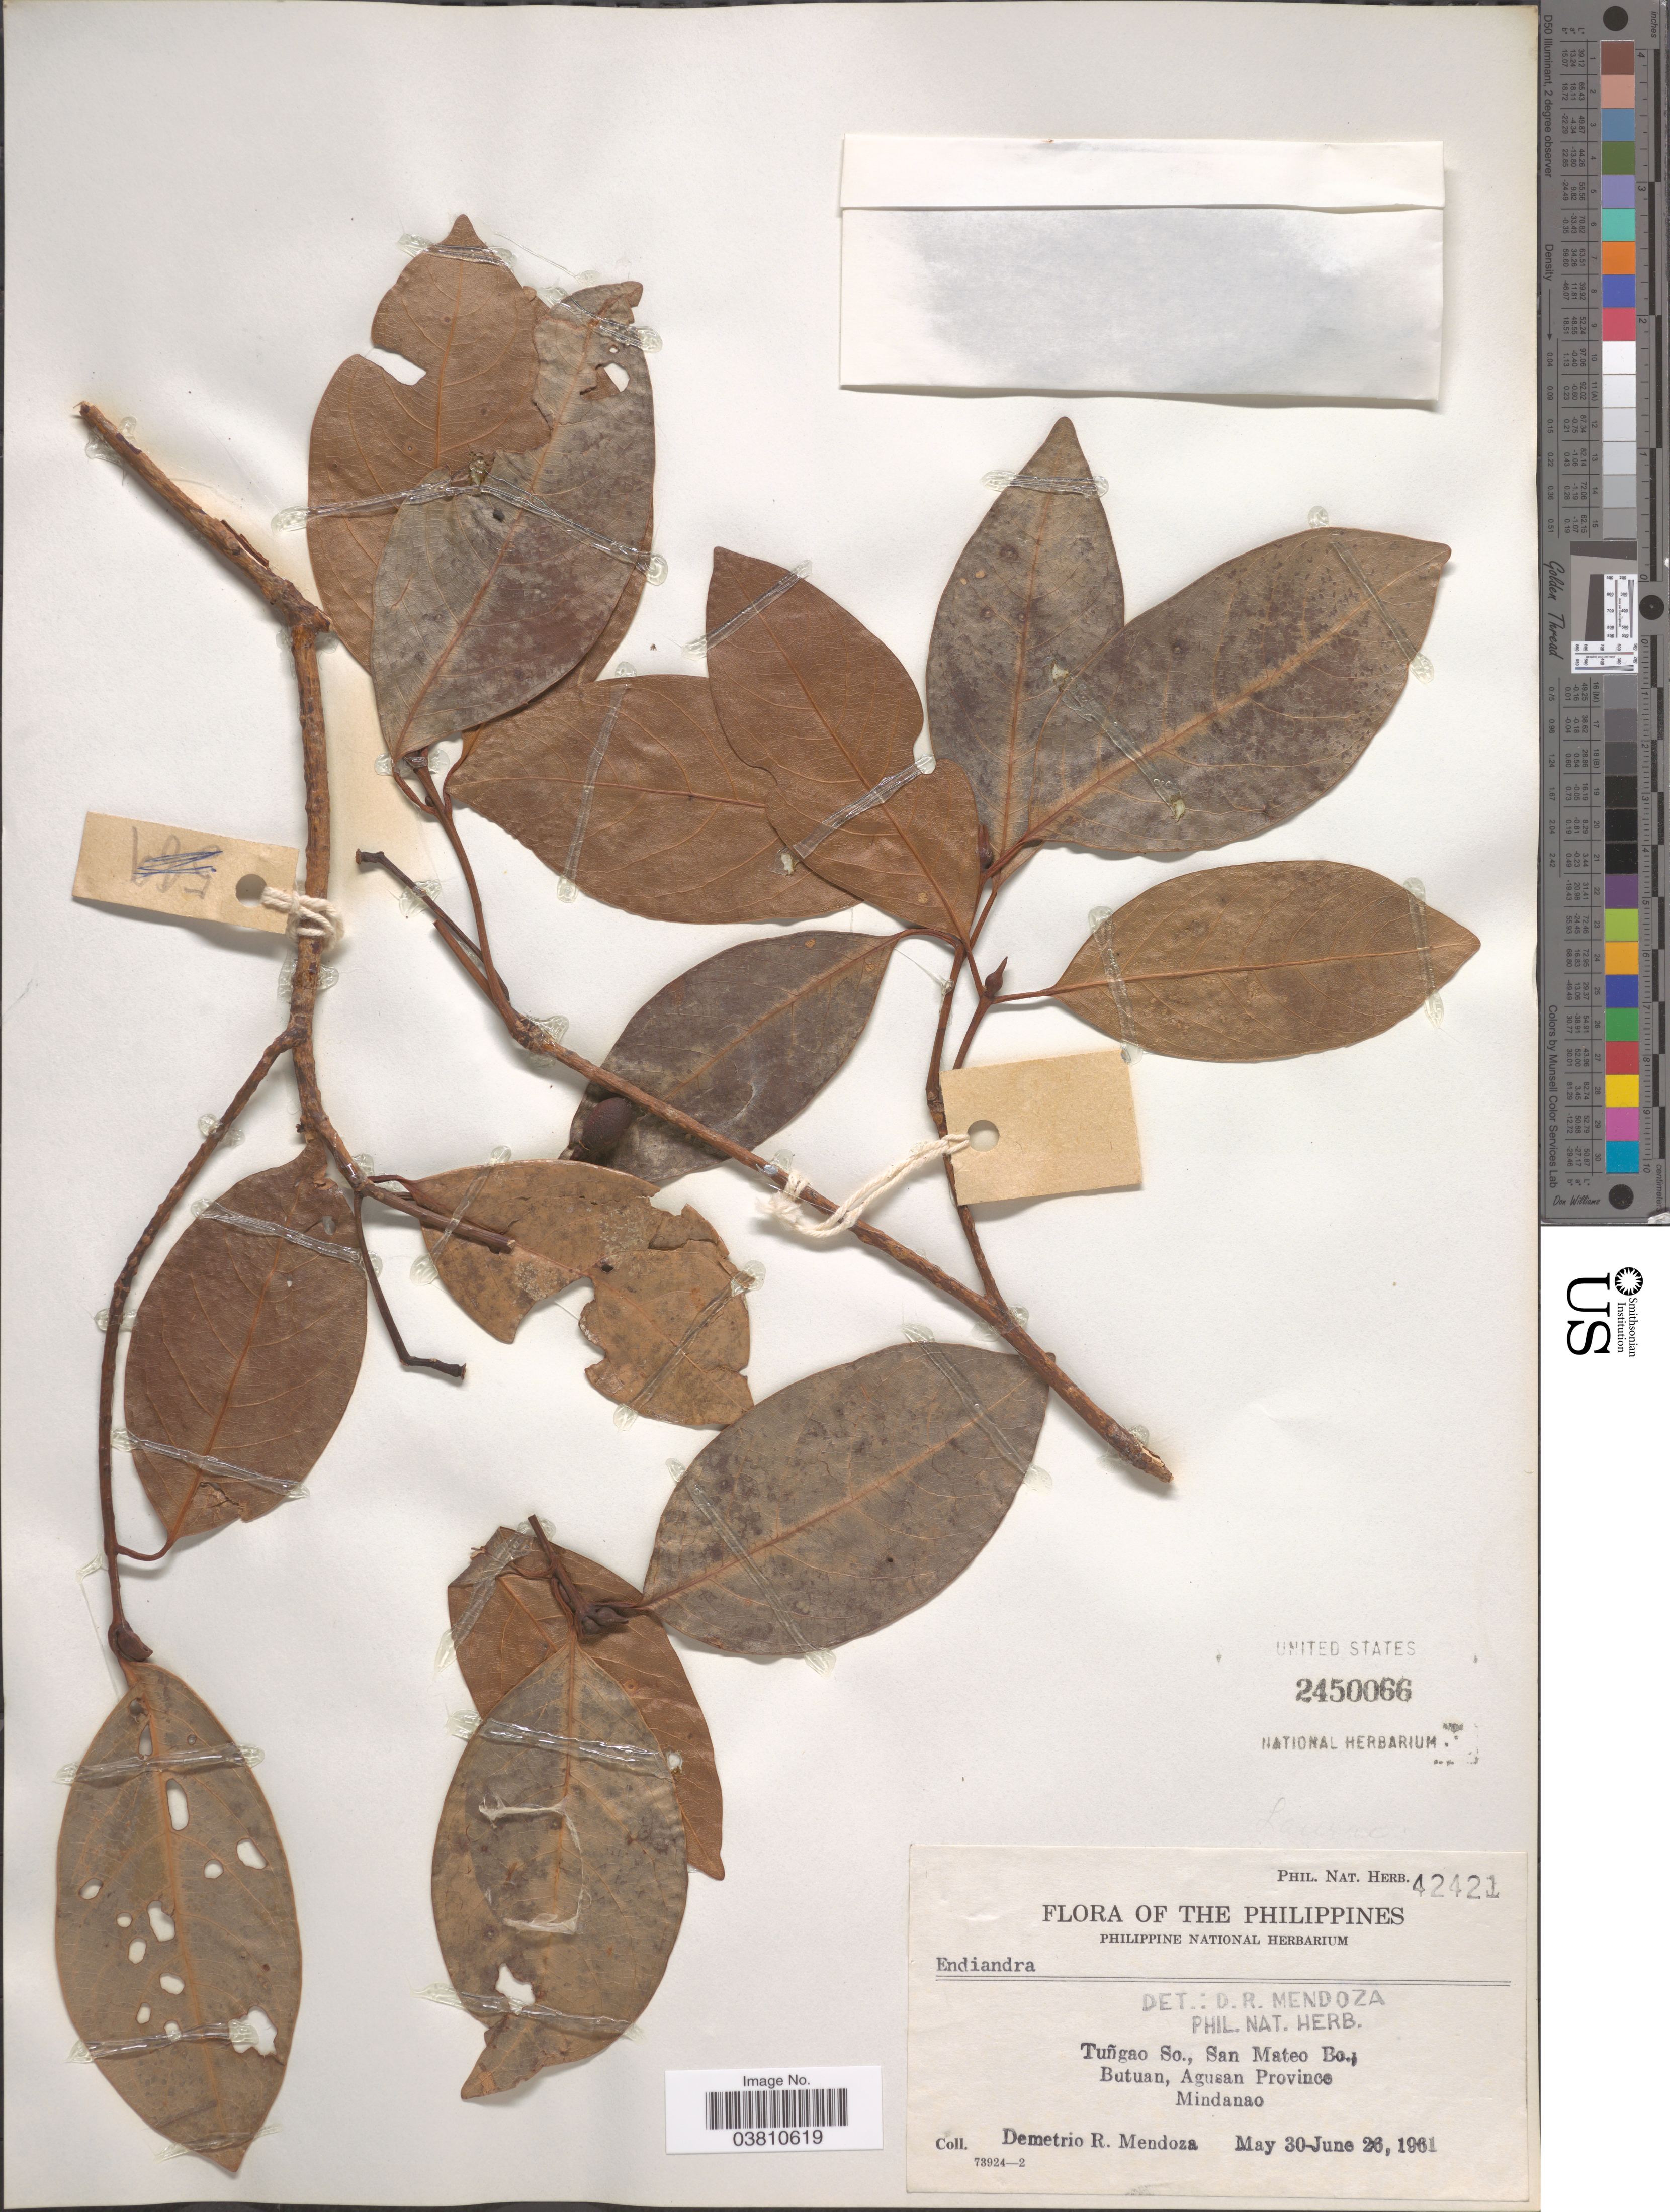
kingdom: Plantae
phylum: Tracheophyta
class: Magnoliopsida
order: Laurales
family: Lauraceae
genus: Endiandra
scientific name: Endiandra sp.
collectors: D. Mendoza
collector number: Phil. Nat. Herb. 42421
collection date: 1961-05-30/1961-06-26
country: Philippines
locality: Tuñgao So., San Mateo Bo., Butuan, Agusan Province. Mindanao.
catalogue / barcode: US 2450066